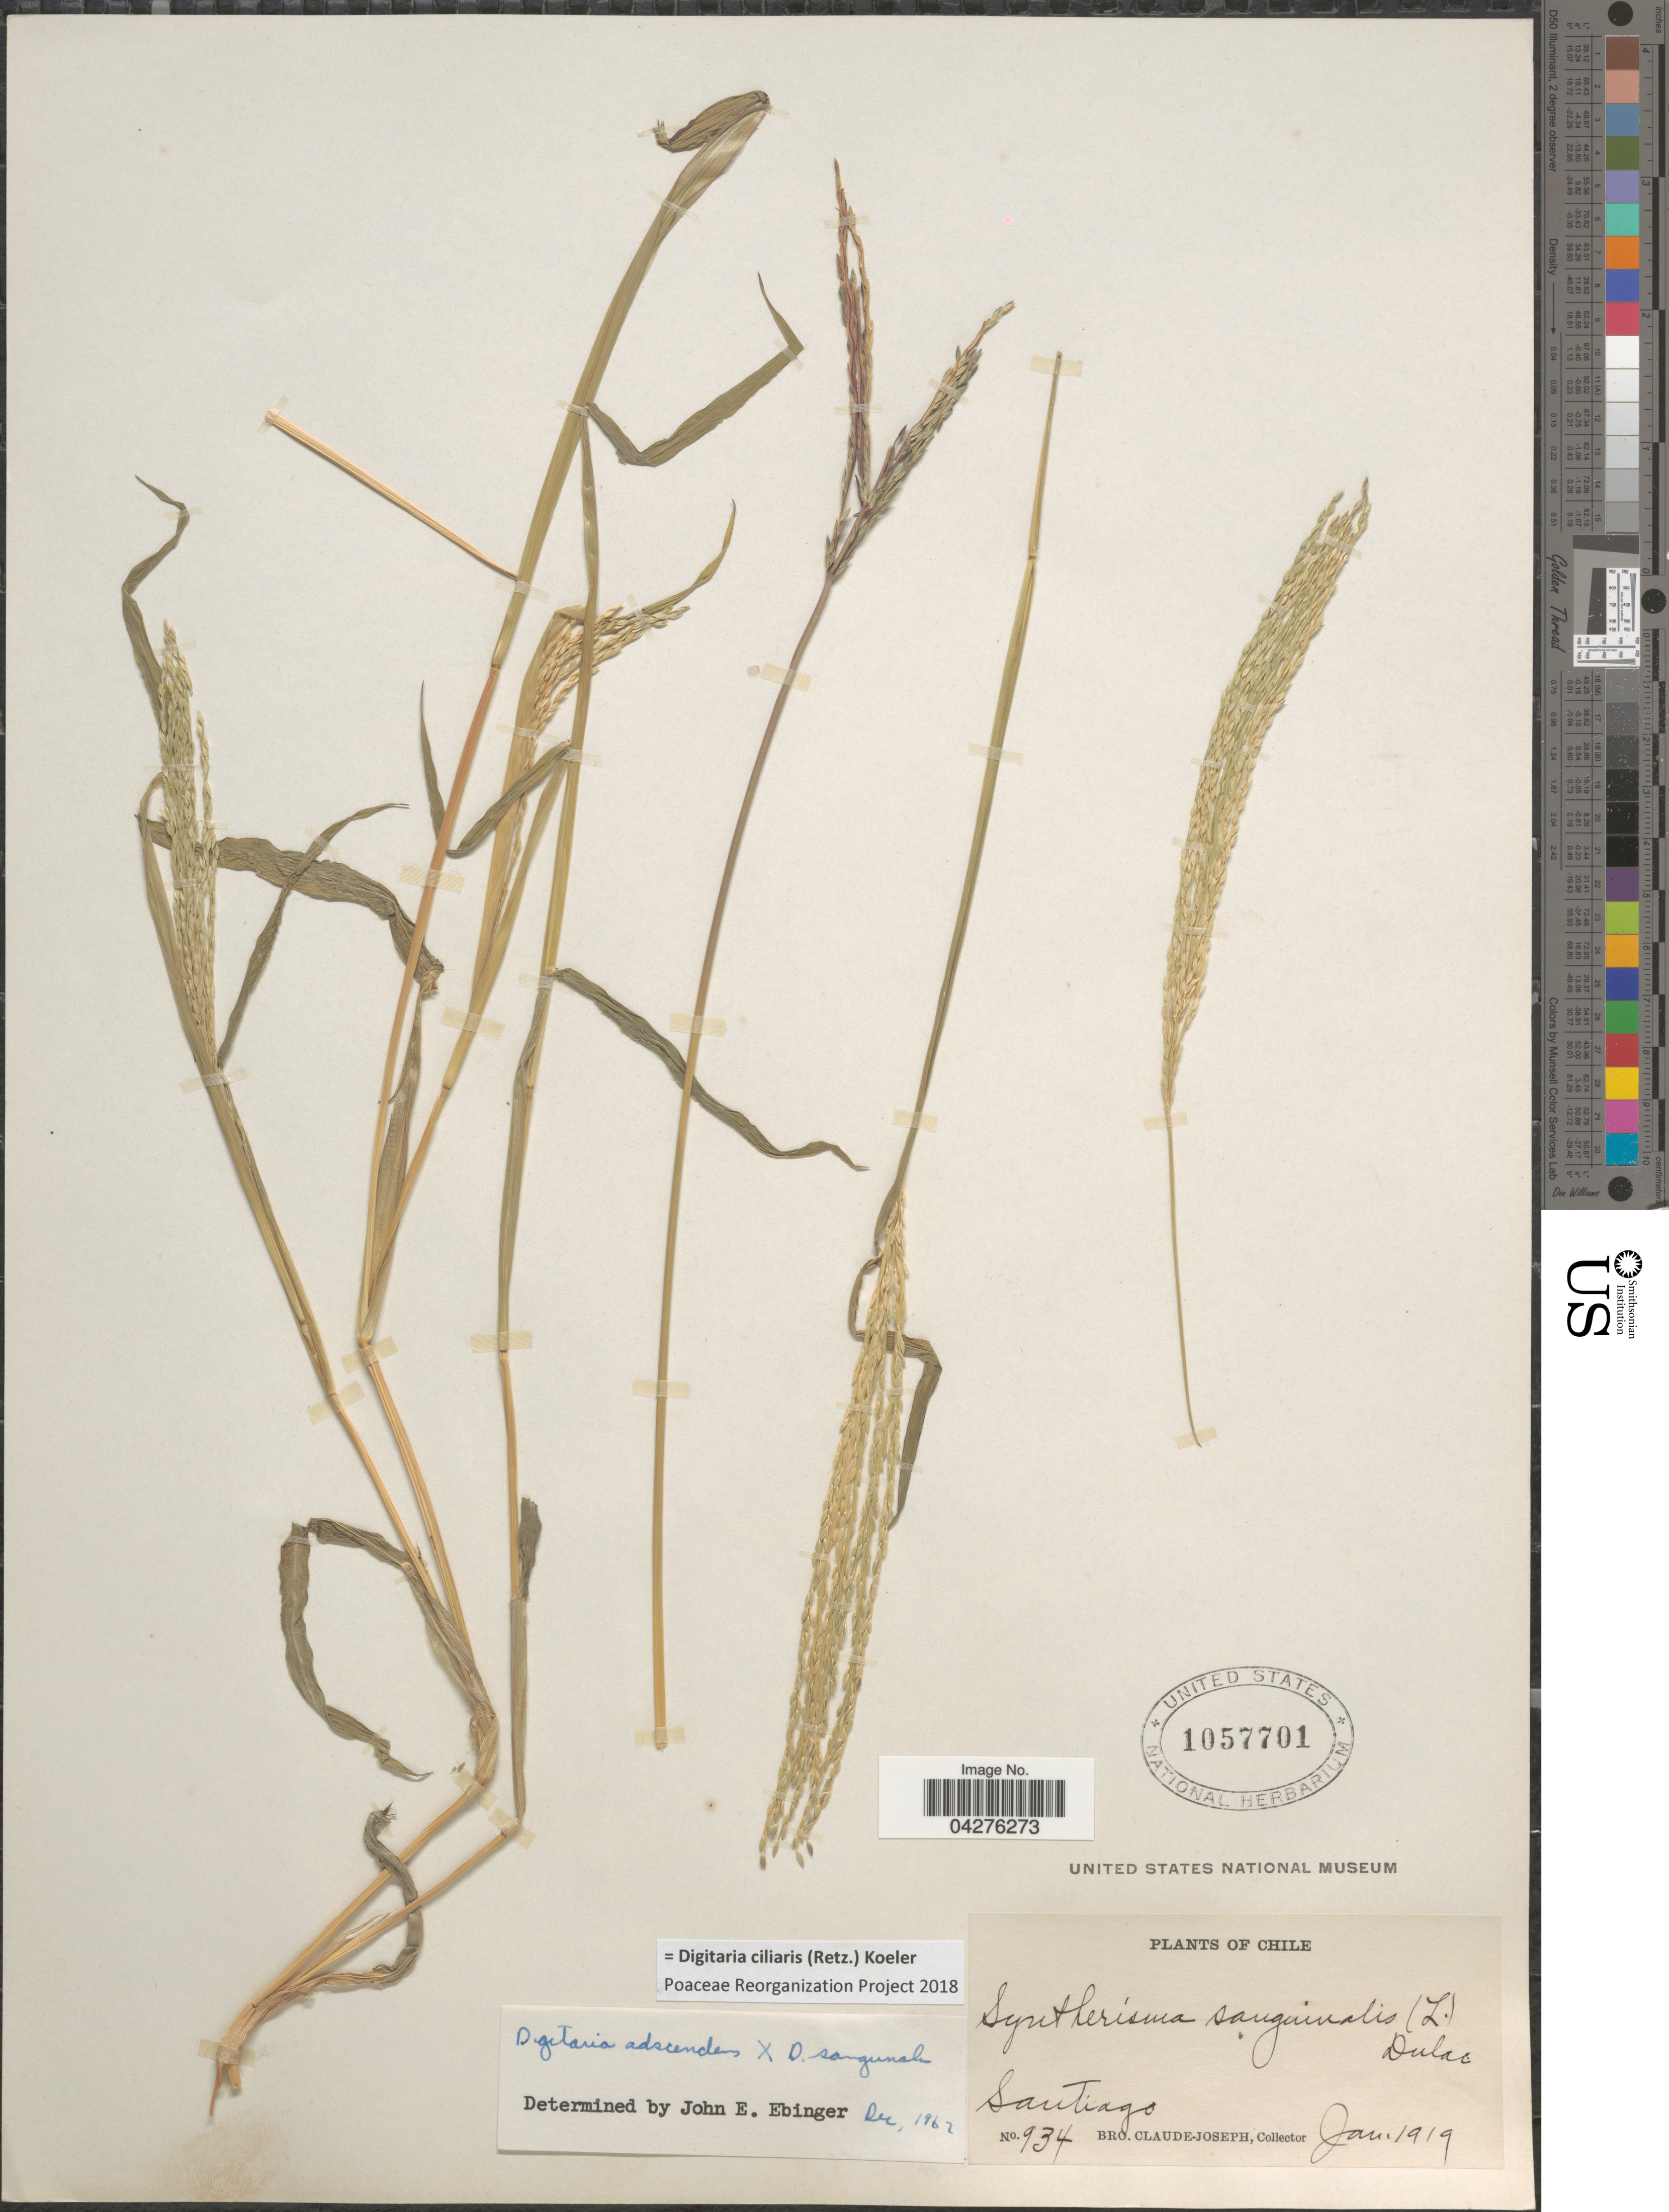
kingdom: Plantae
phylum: Tracheophyta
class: Liliopsida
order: Poales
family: Poaceae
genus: Digitaria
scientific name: Digitaria ciliaris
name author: (Retz.) Koeler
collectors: Bro. Claude-Joseph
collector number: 934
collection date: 1919-01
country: Chile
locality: Santiago.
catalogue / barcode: US 1057701